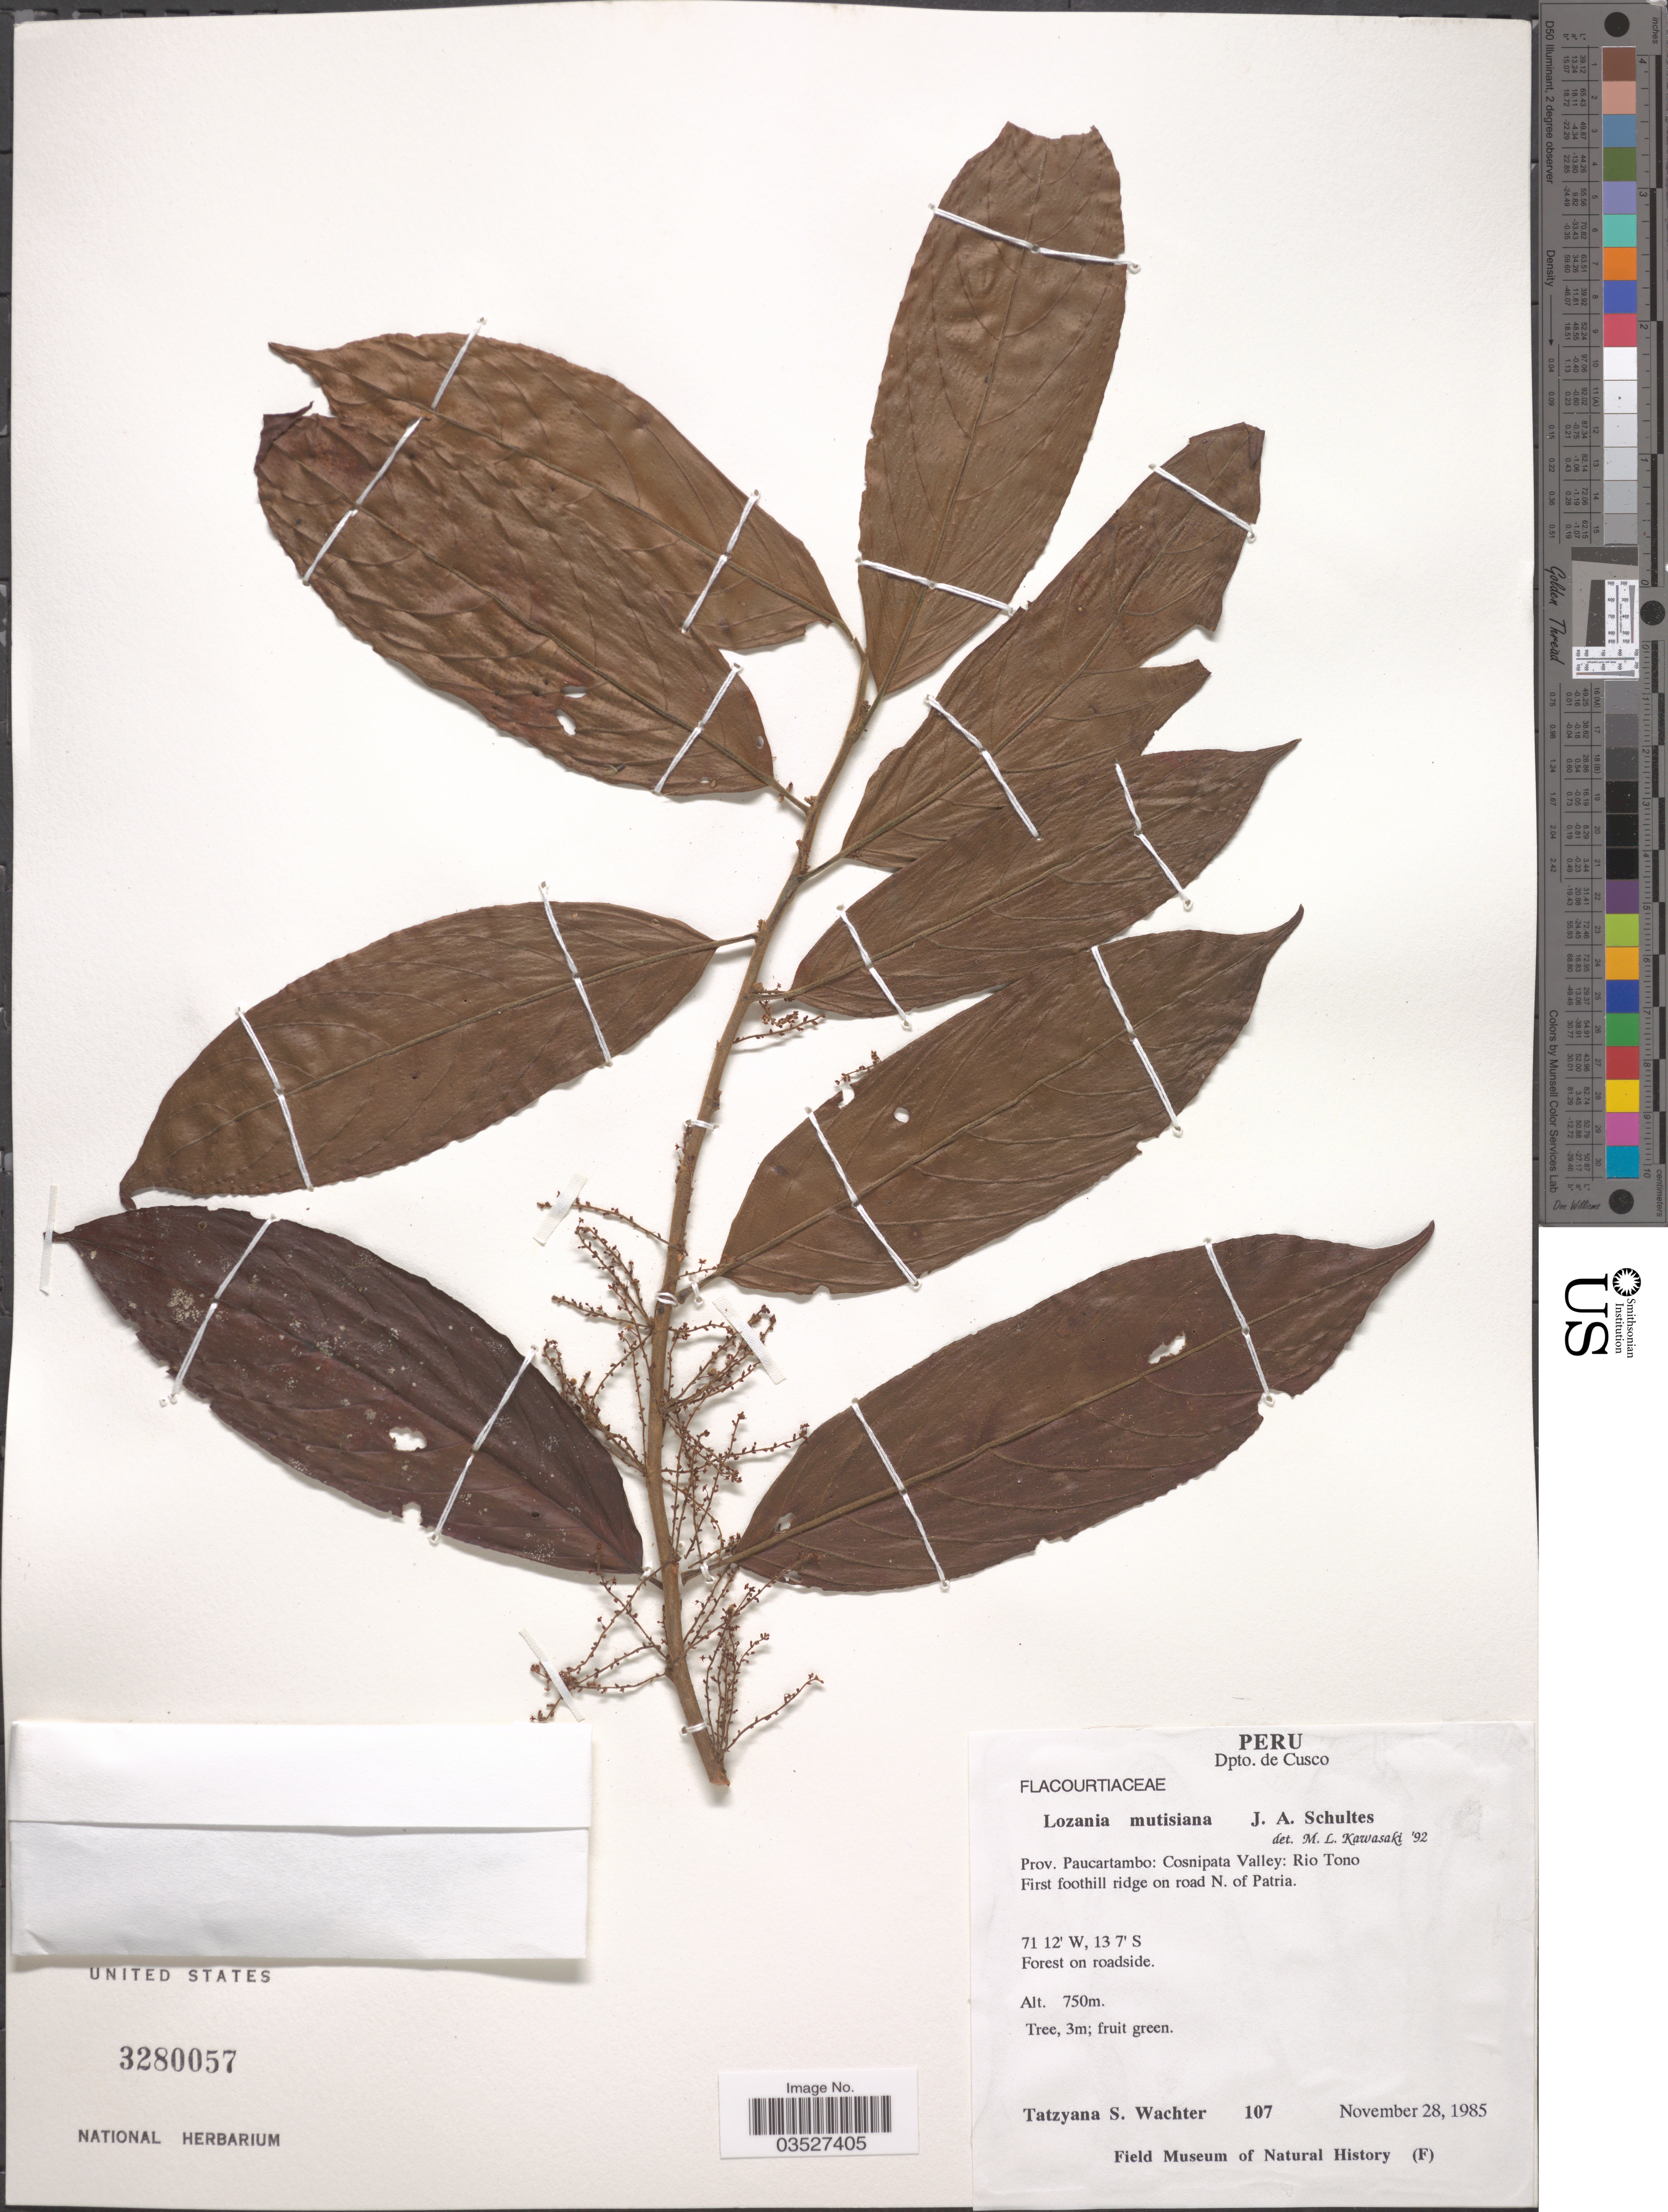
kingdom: Plantae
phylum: Tracheophyta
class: Magnoliopsida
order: Malpighiales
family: Lacistemataceae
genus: Lozania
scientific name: Lozania mutisiana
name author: Schult. in Roem. & Schult.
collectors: T. Wachter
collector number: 107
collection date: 1985-11-28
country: Peru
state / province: Cusco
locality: Dpto. de Cusco. Prov. Paucartambo: Cosnipata Valley: Rio Tono First foothill ridge on road N. of Patria.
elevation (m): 750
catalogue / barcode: US 3280057